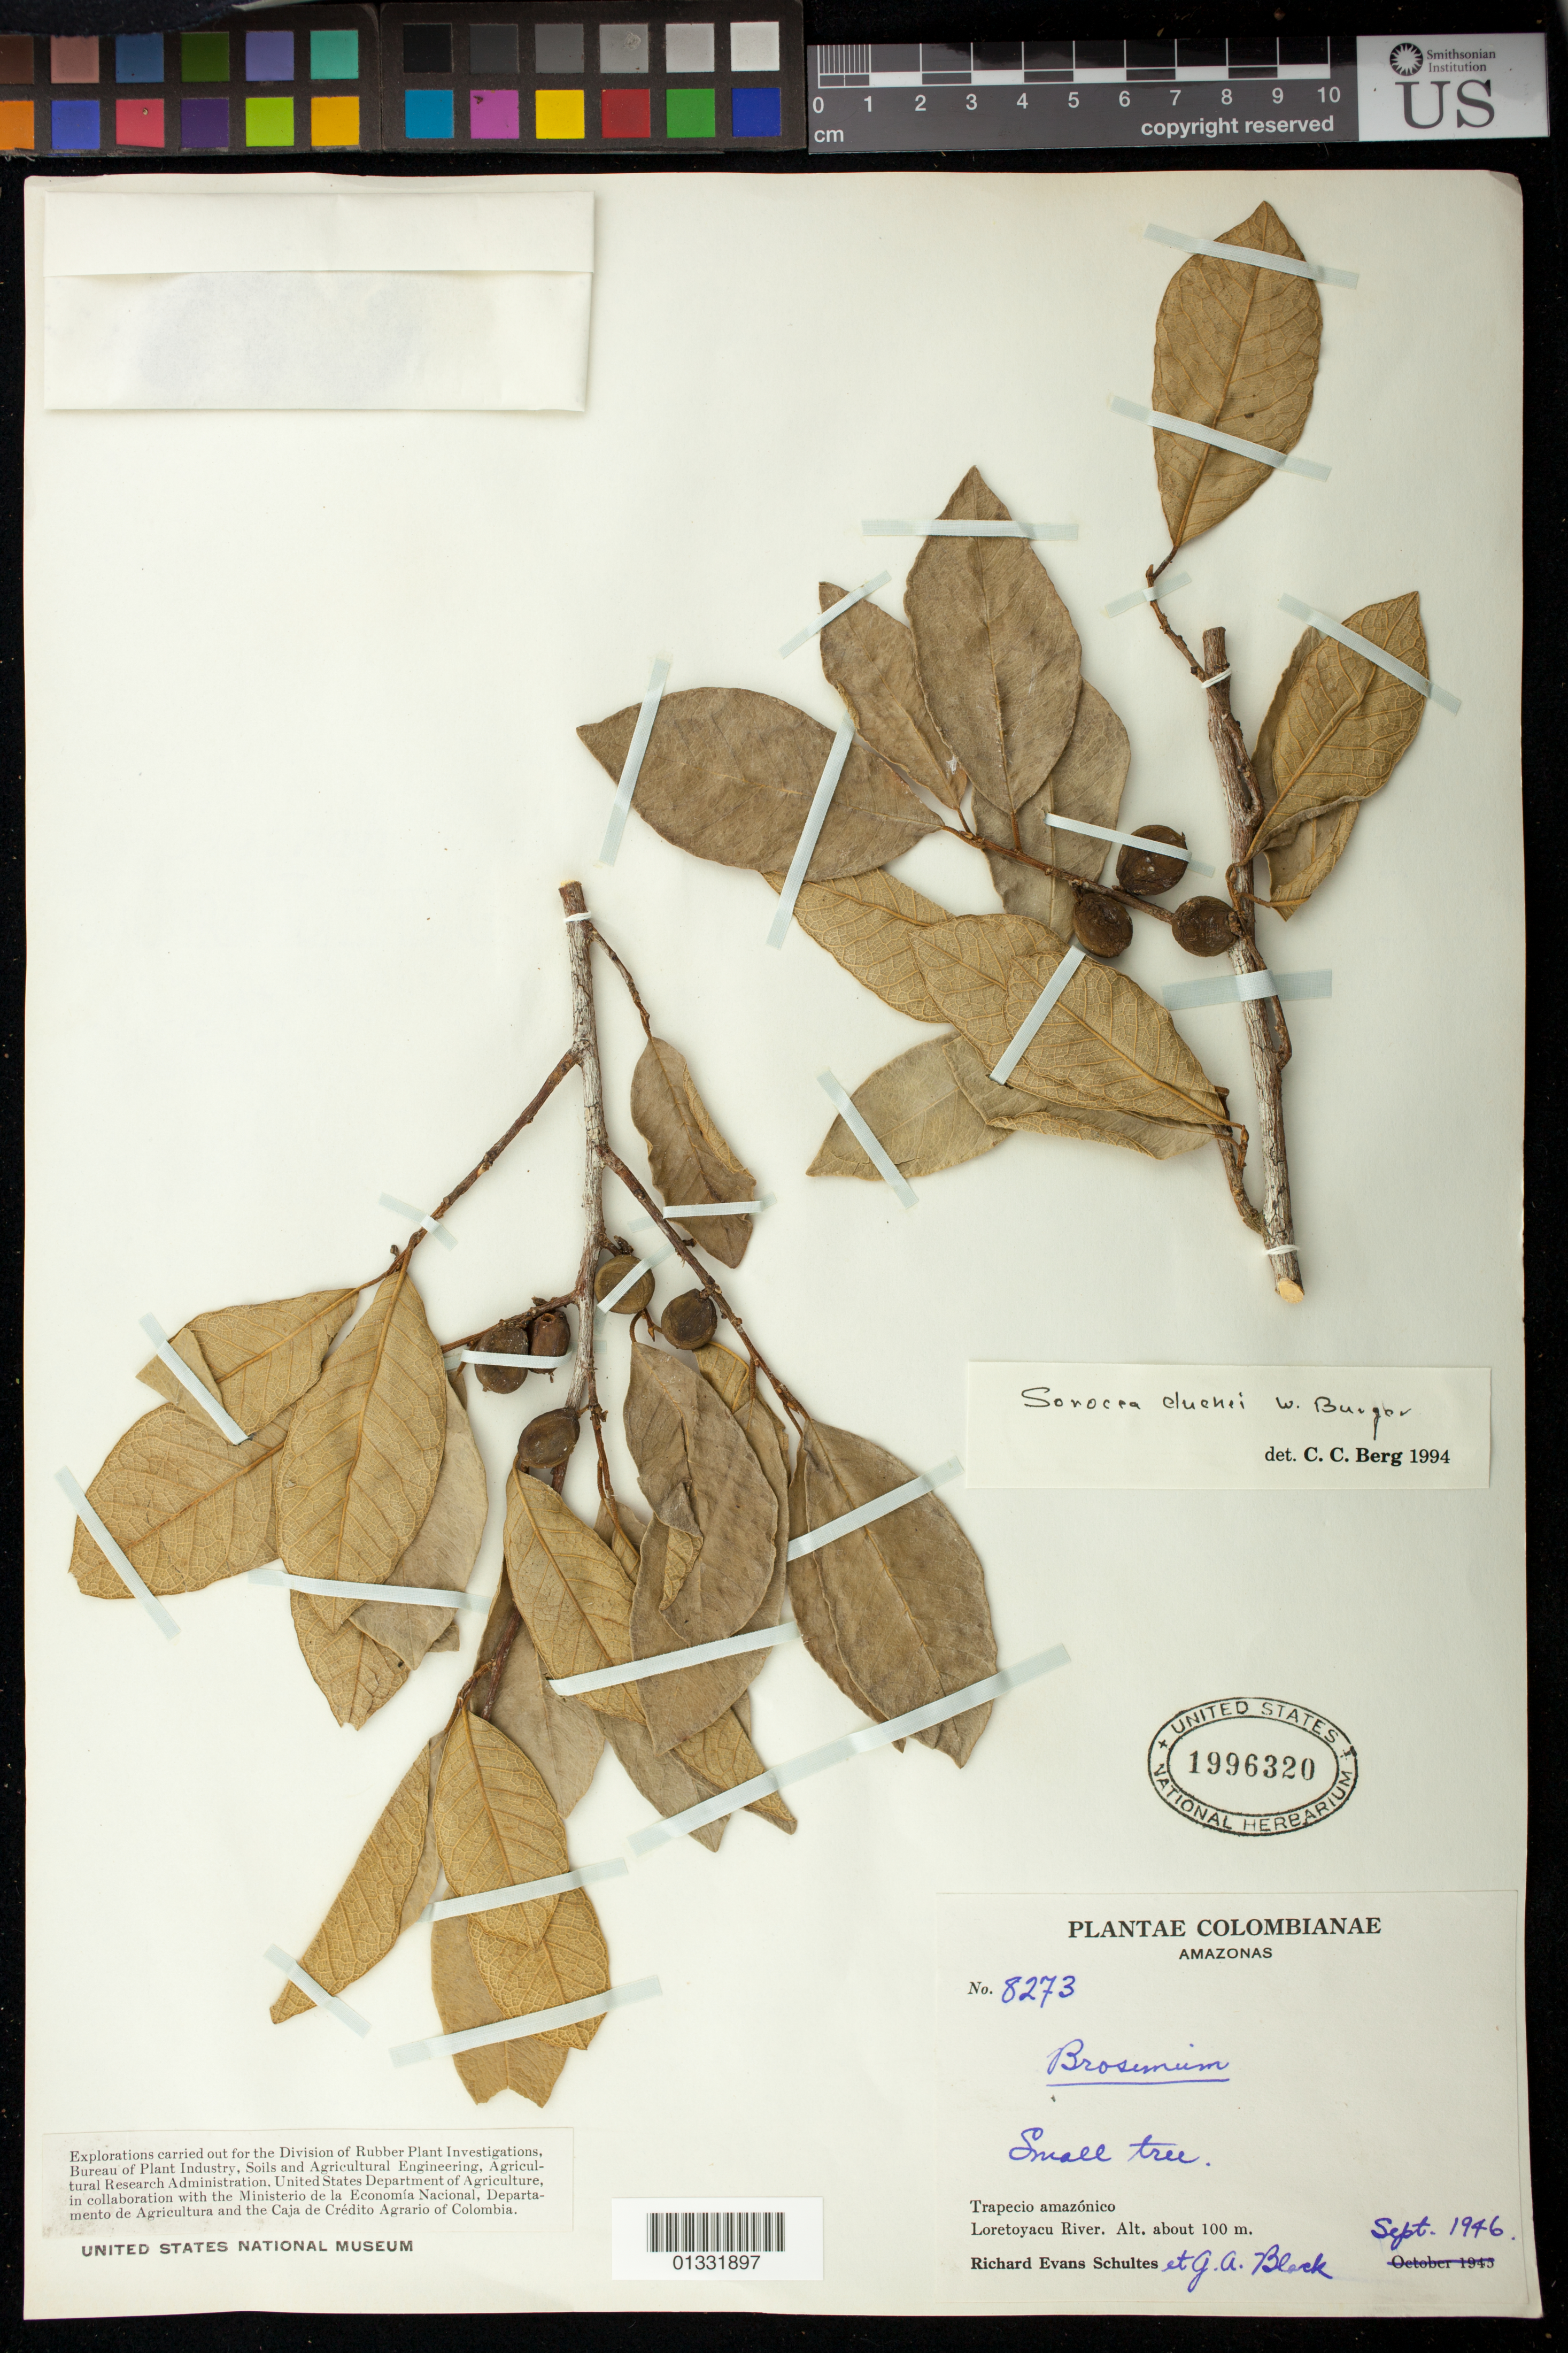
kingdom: Plantae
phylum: Tracheophyta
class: Magnoliopsida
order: Rosales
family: Moraceae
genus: Sorocea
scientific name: Sorocea duckei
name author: W.C. Burger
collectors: R. E. Schultes & G. A. Black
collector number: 8273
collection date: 1946-09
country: Colombia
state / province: Amazônas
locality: Trapecio amazônico. Loretoyacu River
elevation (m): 100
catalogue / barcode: US 1996320